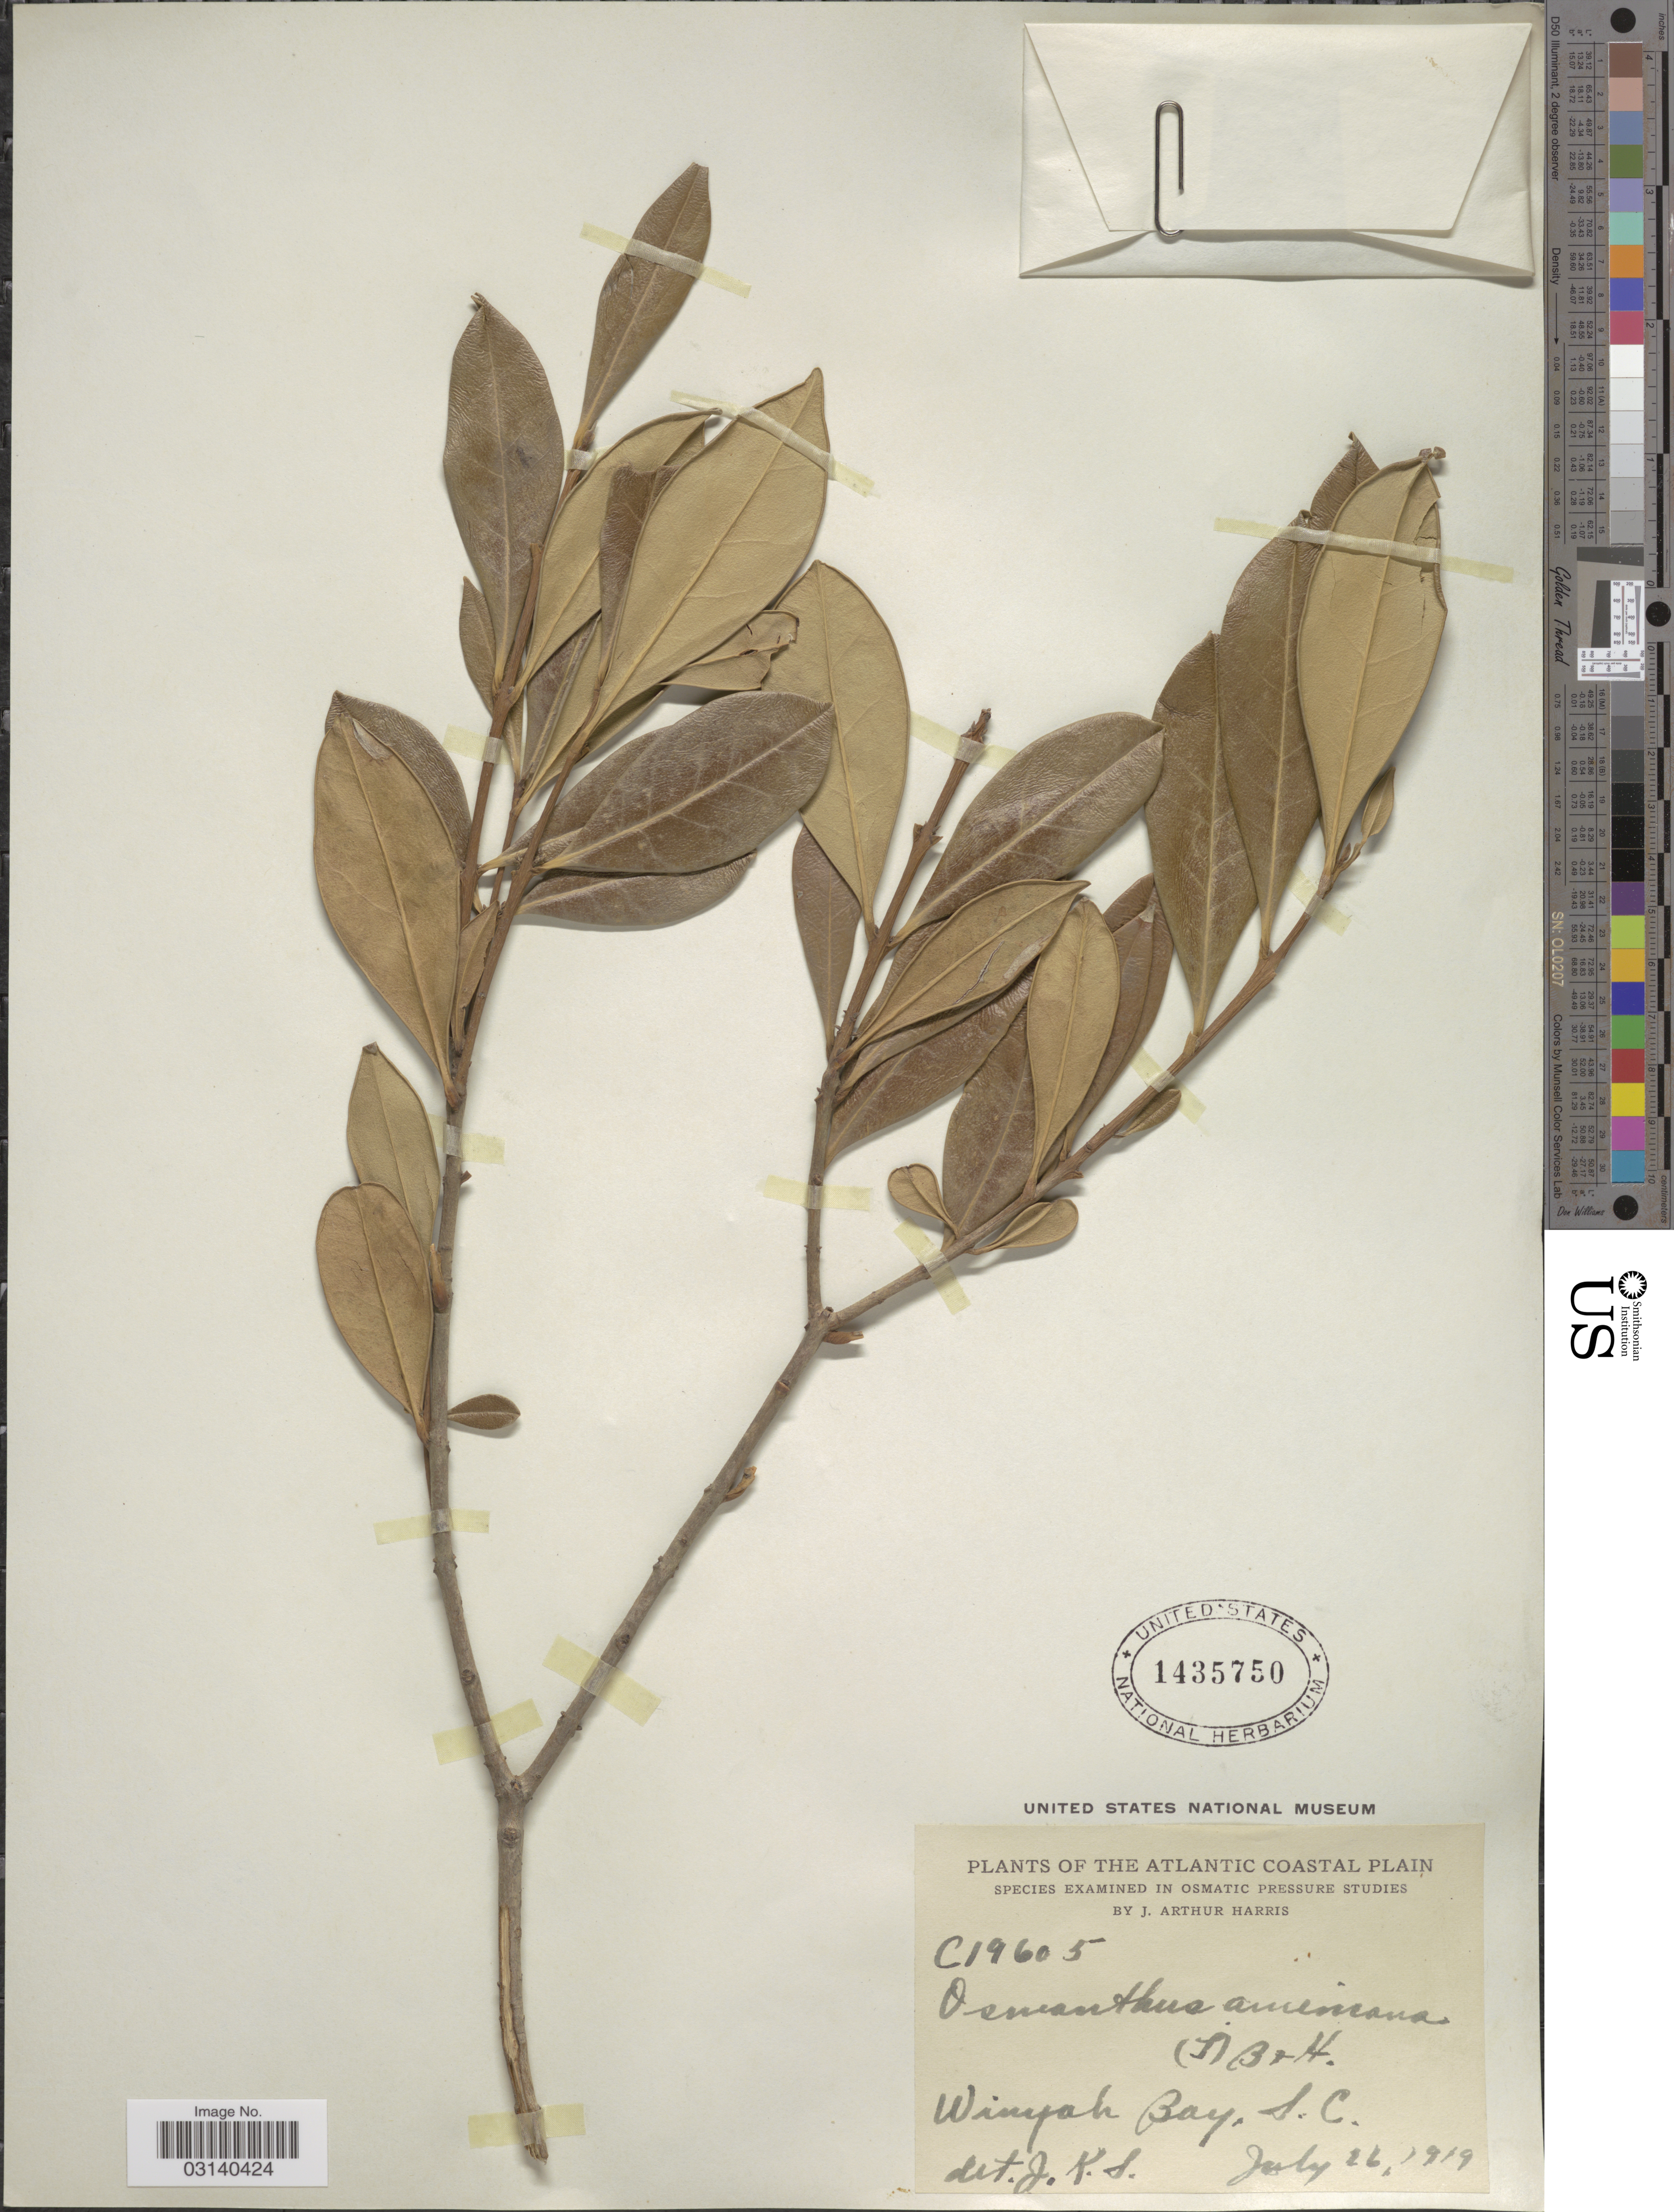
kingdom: Plantae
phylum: Tracheophyta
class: Magnoliopsida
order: Lamiales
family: Oleaceae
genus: Osmanthus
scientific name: Osmanthus americanus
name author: (L.) A. Gray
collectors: J. A. Harris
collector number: C 19605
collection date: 1919-07-26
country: United States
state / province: South Carolina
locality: The Atlantic Coastal Plain, Winyah Bay, S.C.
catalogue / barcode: US 1435750